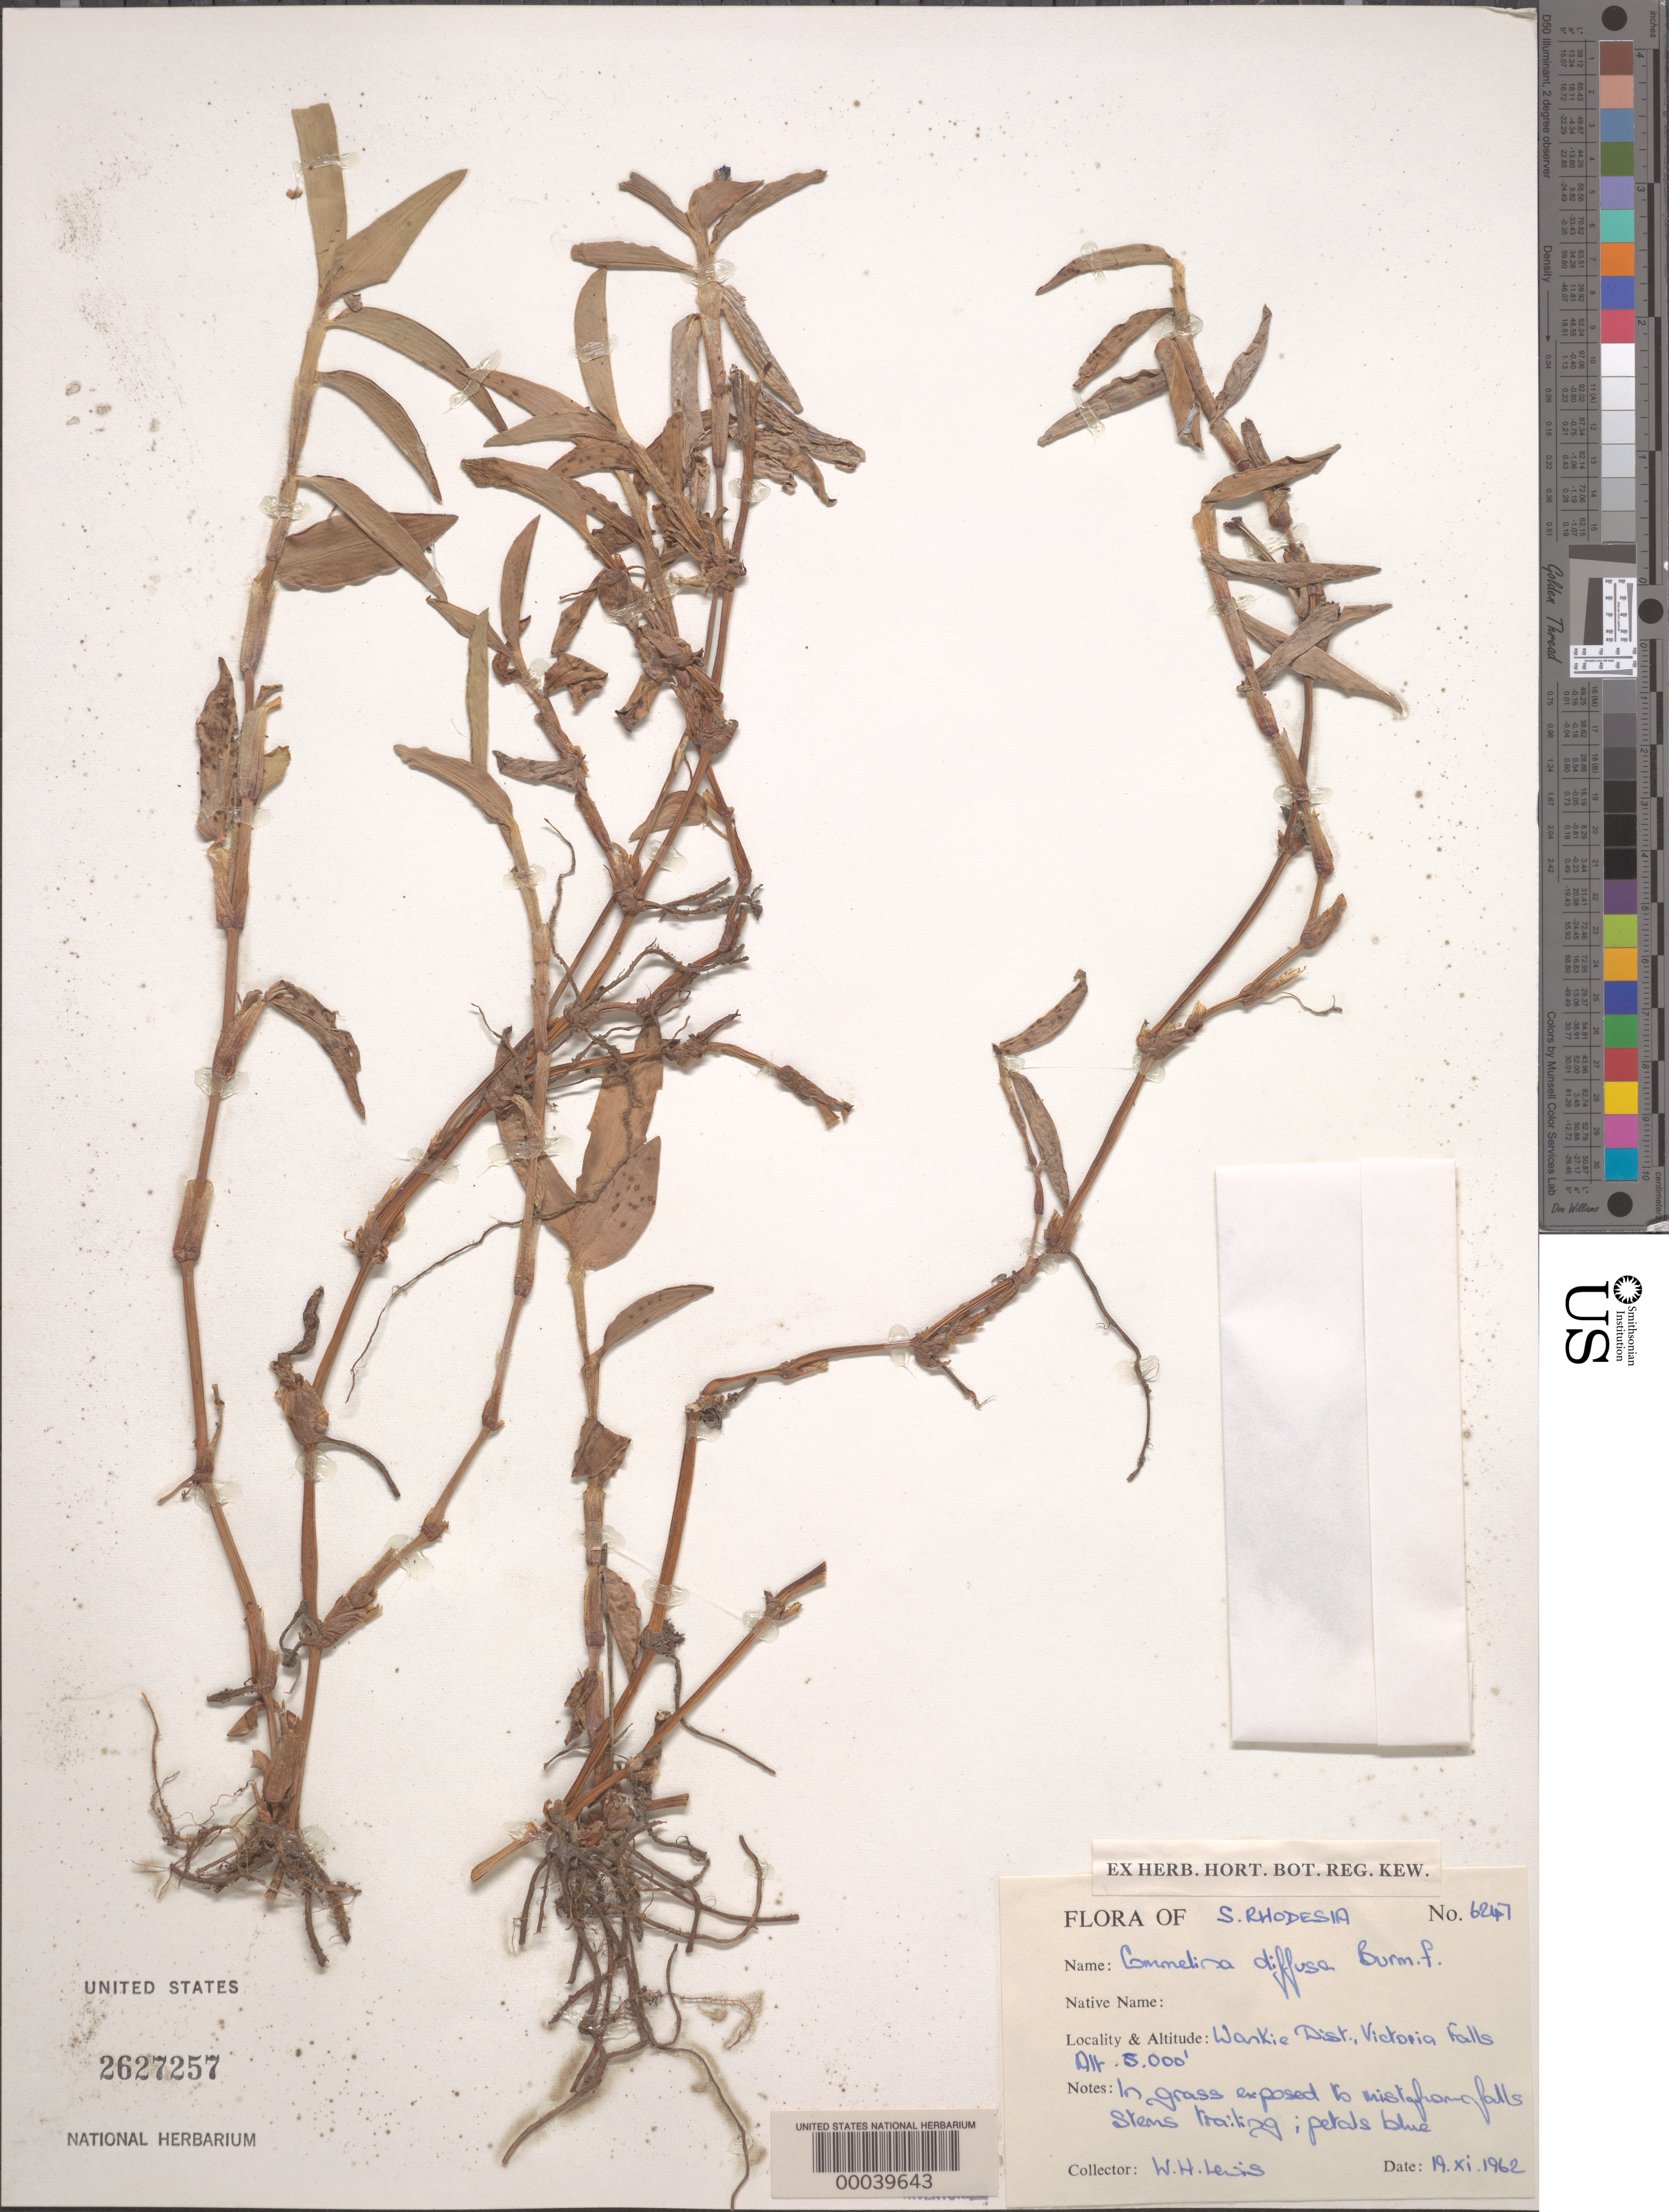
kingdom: Plantae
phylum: Tracheophyta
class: Liliopsida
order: Commelinales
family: Commelinaceae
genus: Commelina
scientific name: Commelina diffusa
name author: Burm. f.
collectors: W. H. Lewis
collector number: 6247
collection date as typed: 19 Nov 1962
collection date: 1962-11-19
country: Zimbabwe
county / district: Wankie Dist.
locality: Victoria falls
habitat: Area exposed to mist from falls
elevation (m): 1525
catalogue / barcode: US 2627257